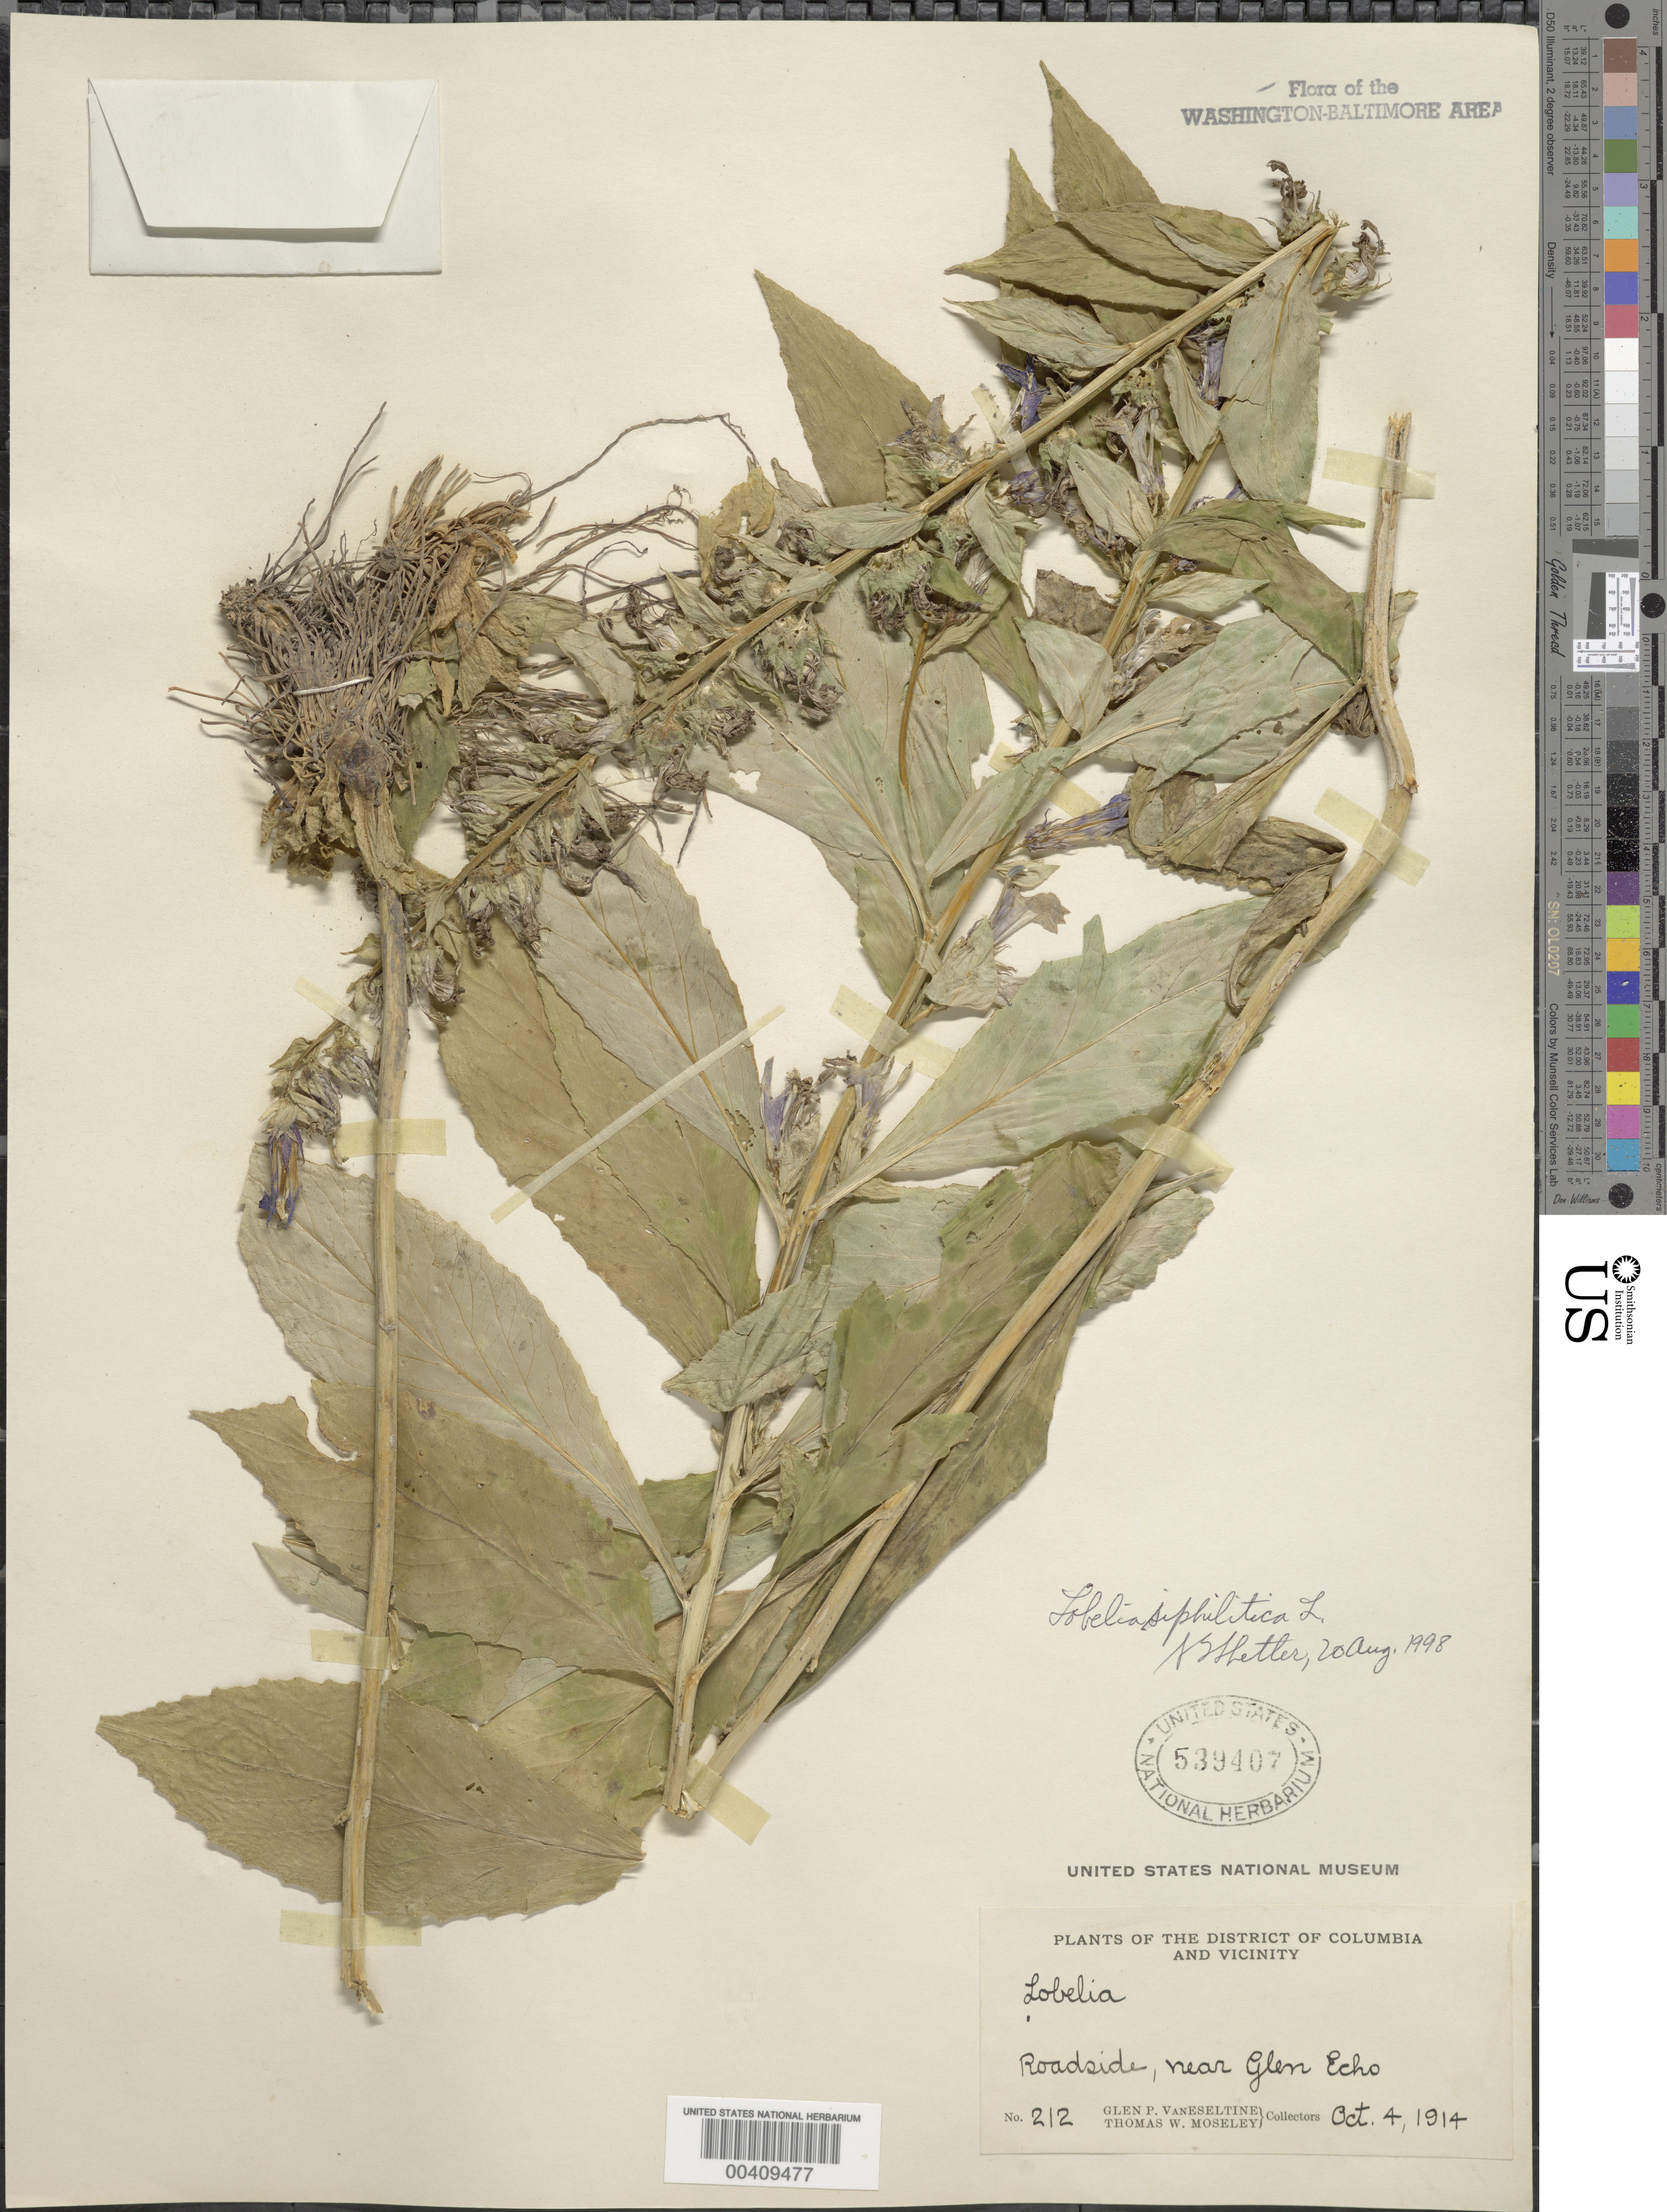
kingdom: Plantae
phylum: Tracheophyta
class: Magnoliopsida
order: Asterales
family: Campanulaceae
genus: Lobelia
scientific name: Lobelia siphilitica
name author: L.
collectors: G. P. Van Eseltine & T. Moseley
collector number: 212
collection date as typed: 04 Oct 1914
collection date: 1914-10-04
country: United States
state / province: District of Columbia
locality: Near Glen Echo C. & O. Canal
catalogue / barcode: US 539407